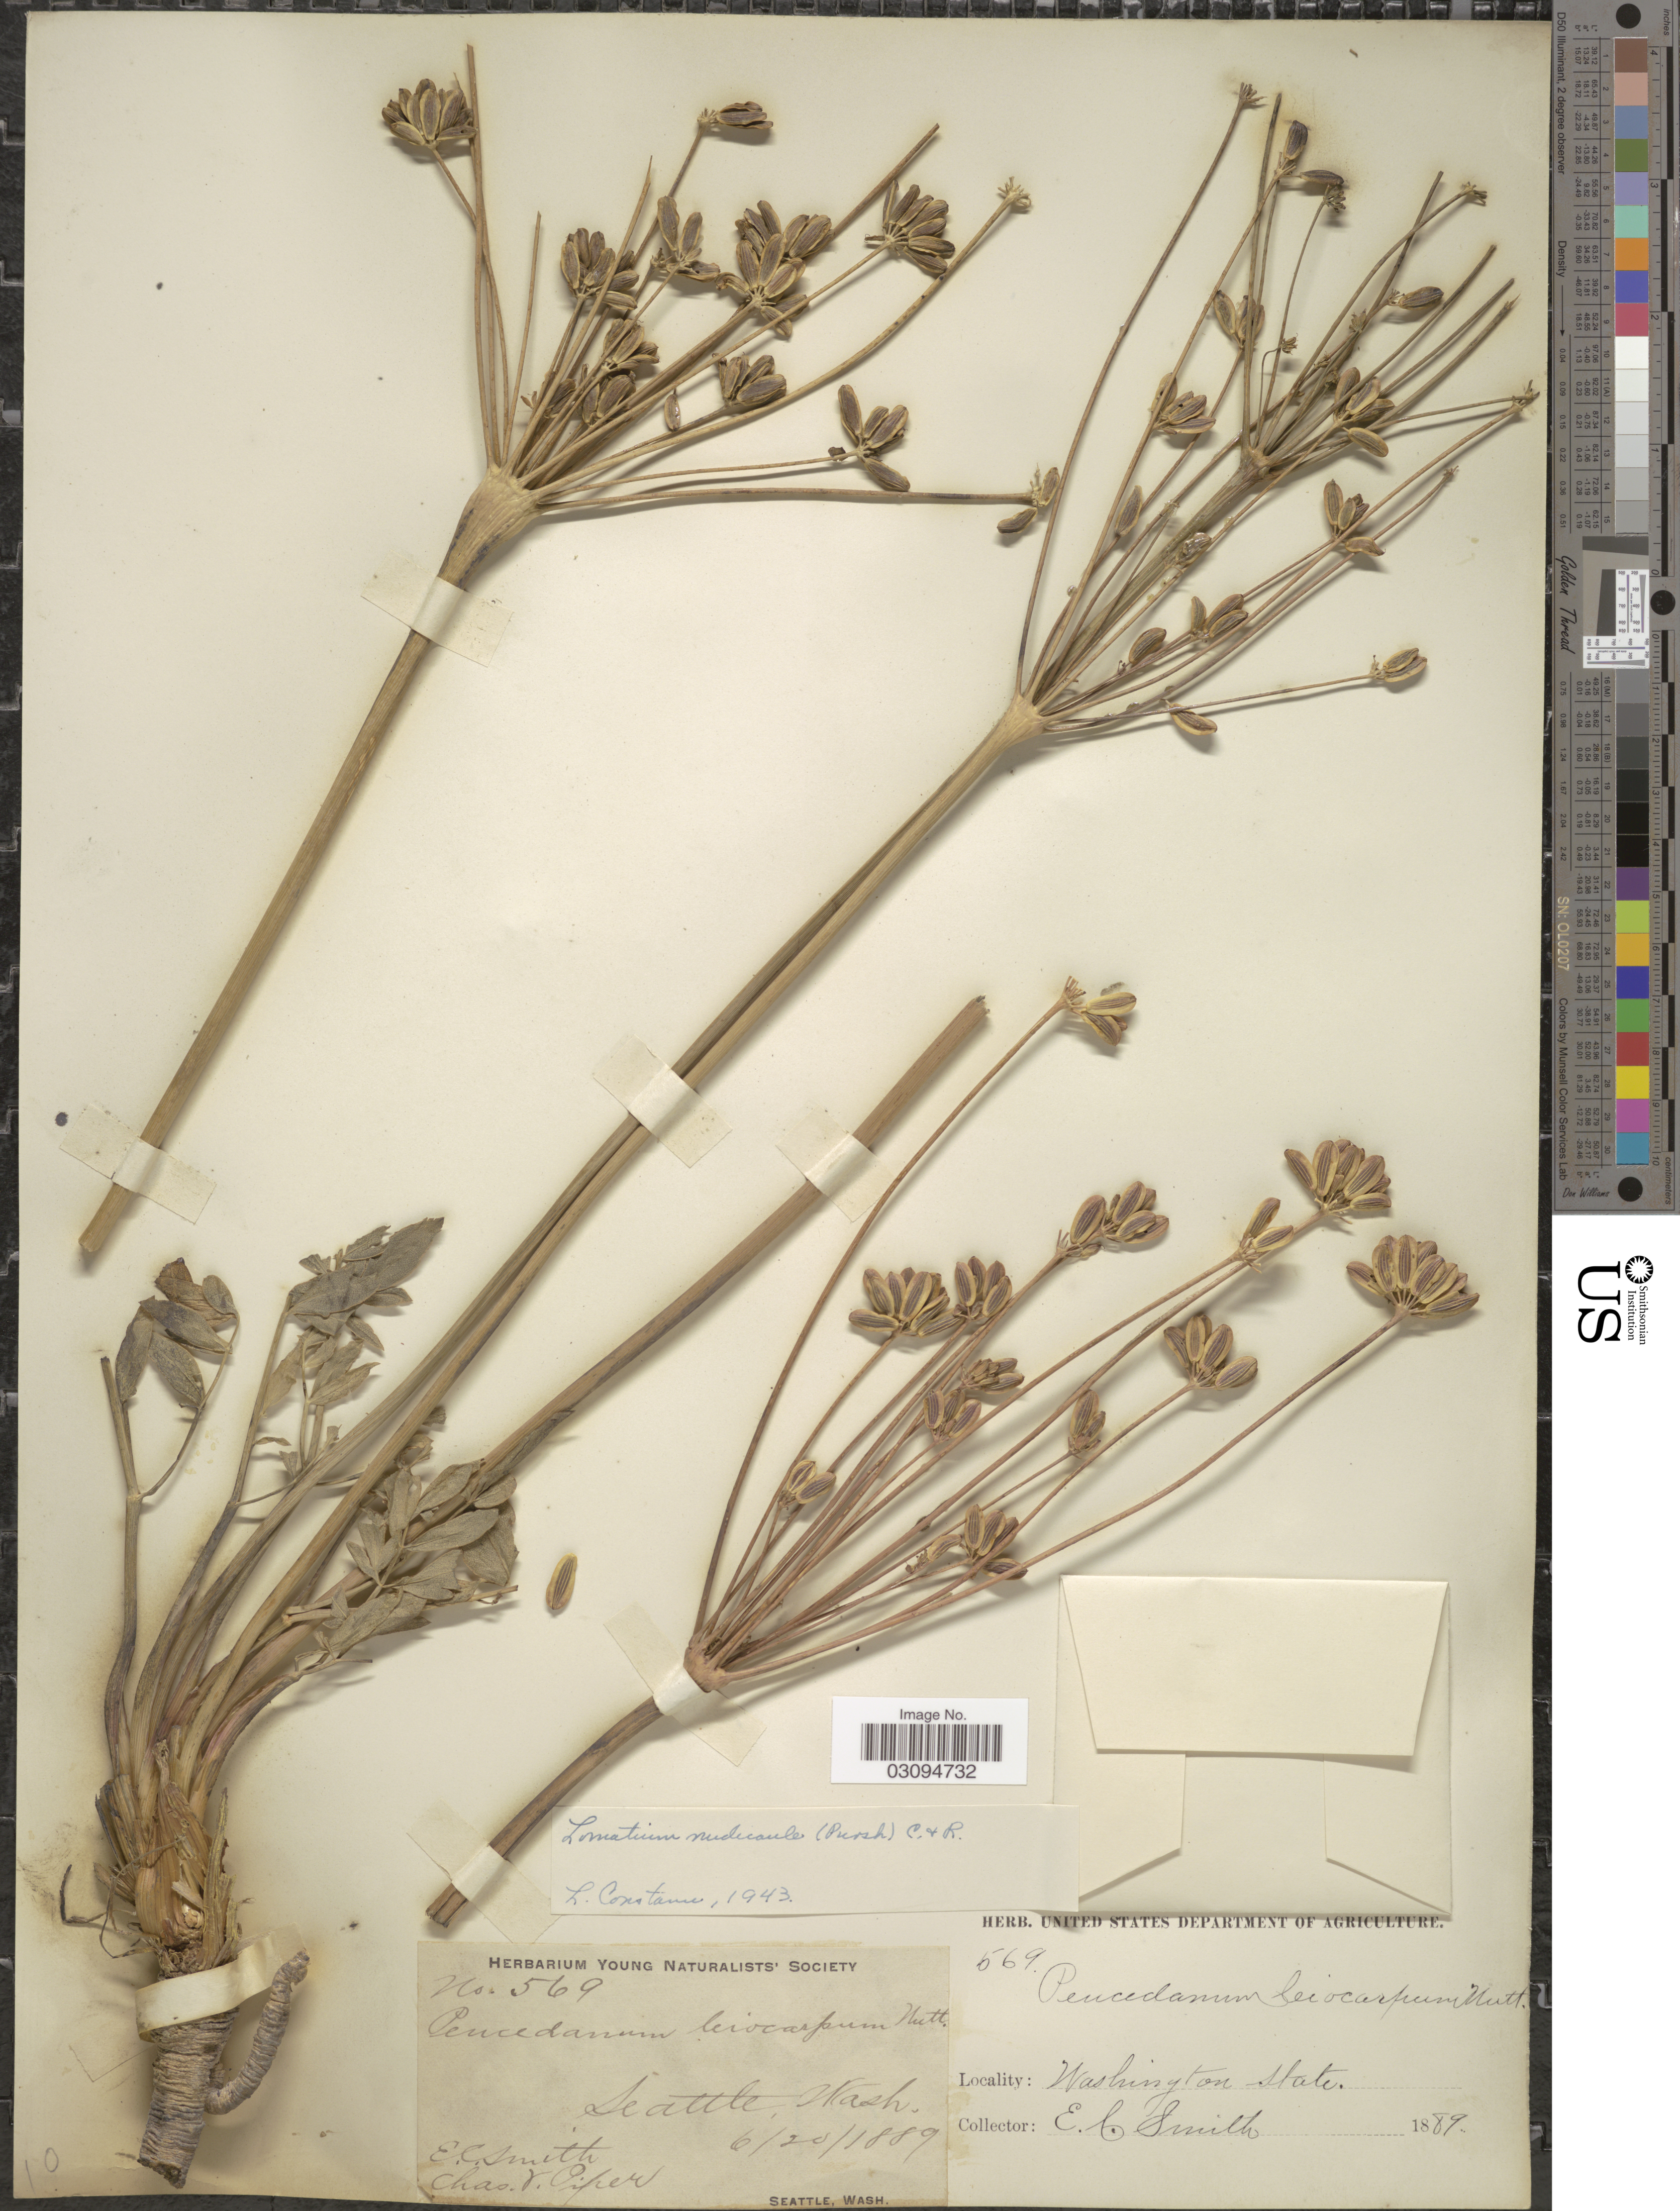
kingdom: Plantae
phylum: Tracheophyta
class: Magnoliopsida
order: Apiales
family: Apiaceae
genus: Lomatium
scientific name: Lomatium nudicaule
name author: (Pursh) J.M. Coult. & Rose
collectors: E. Smith & C. V. Piper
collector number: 569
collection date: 1889-06-20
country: United States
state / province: Washington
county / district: King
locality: Seattle.